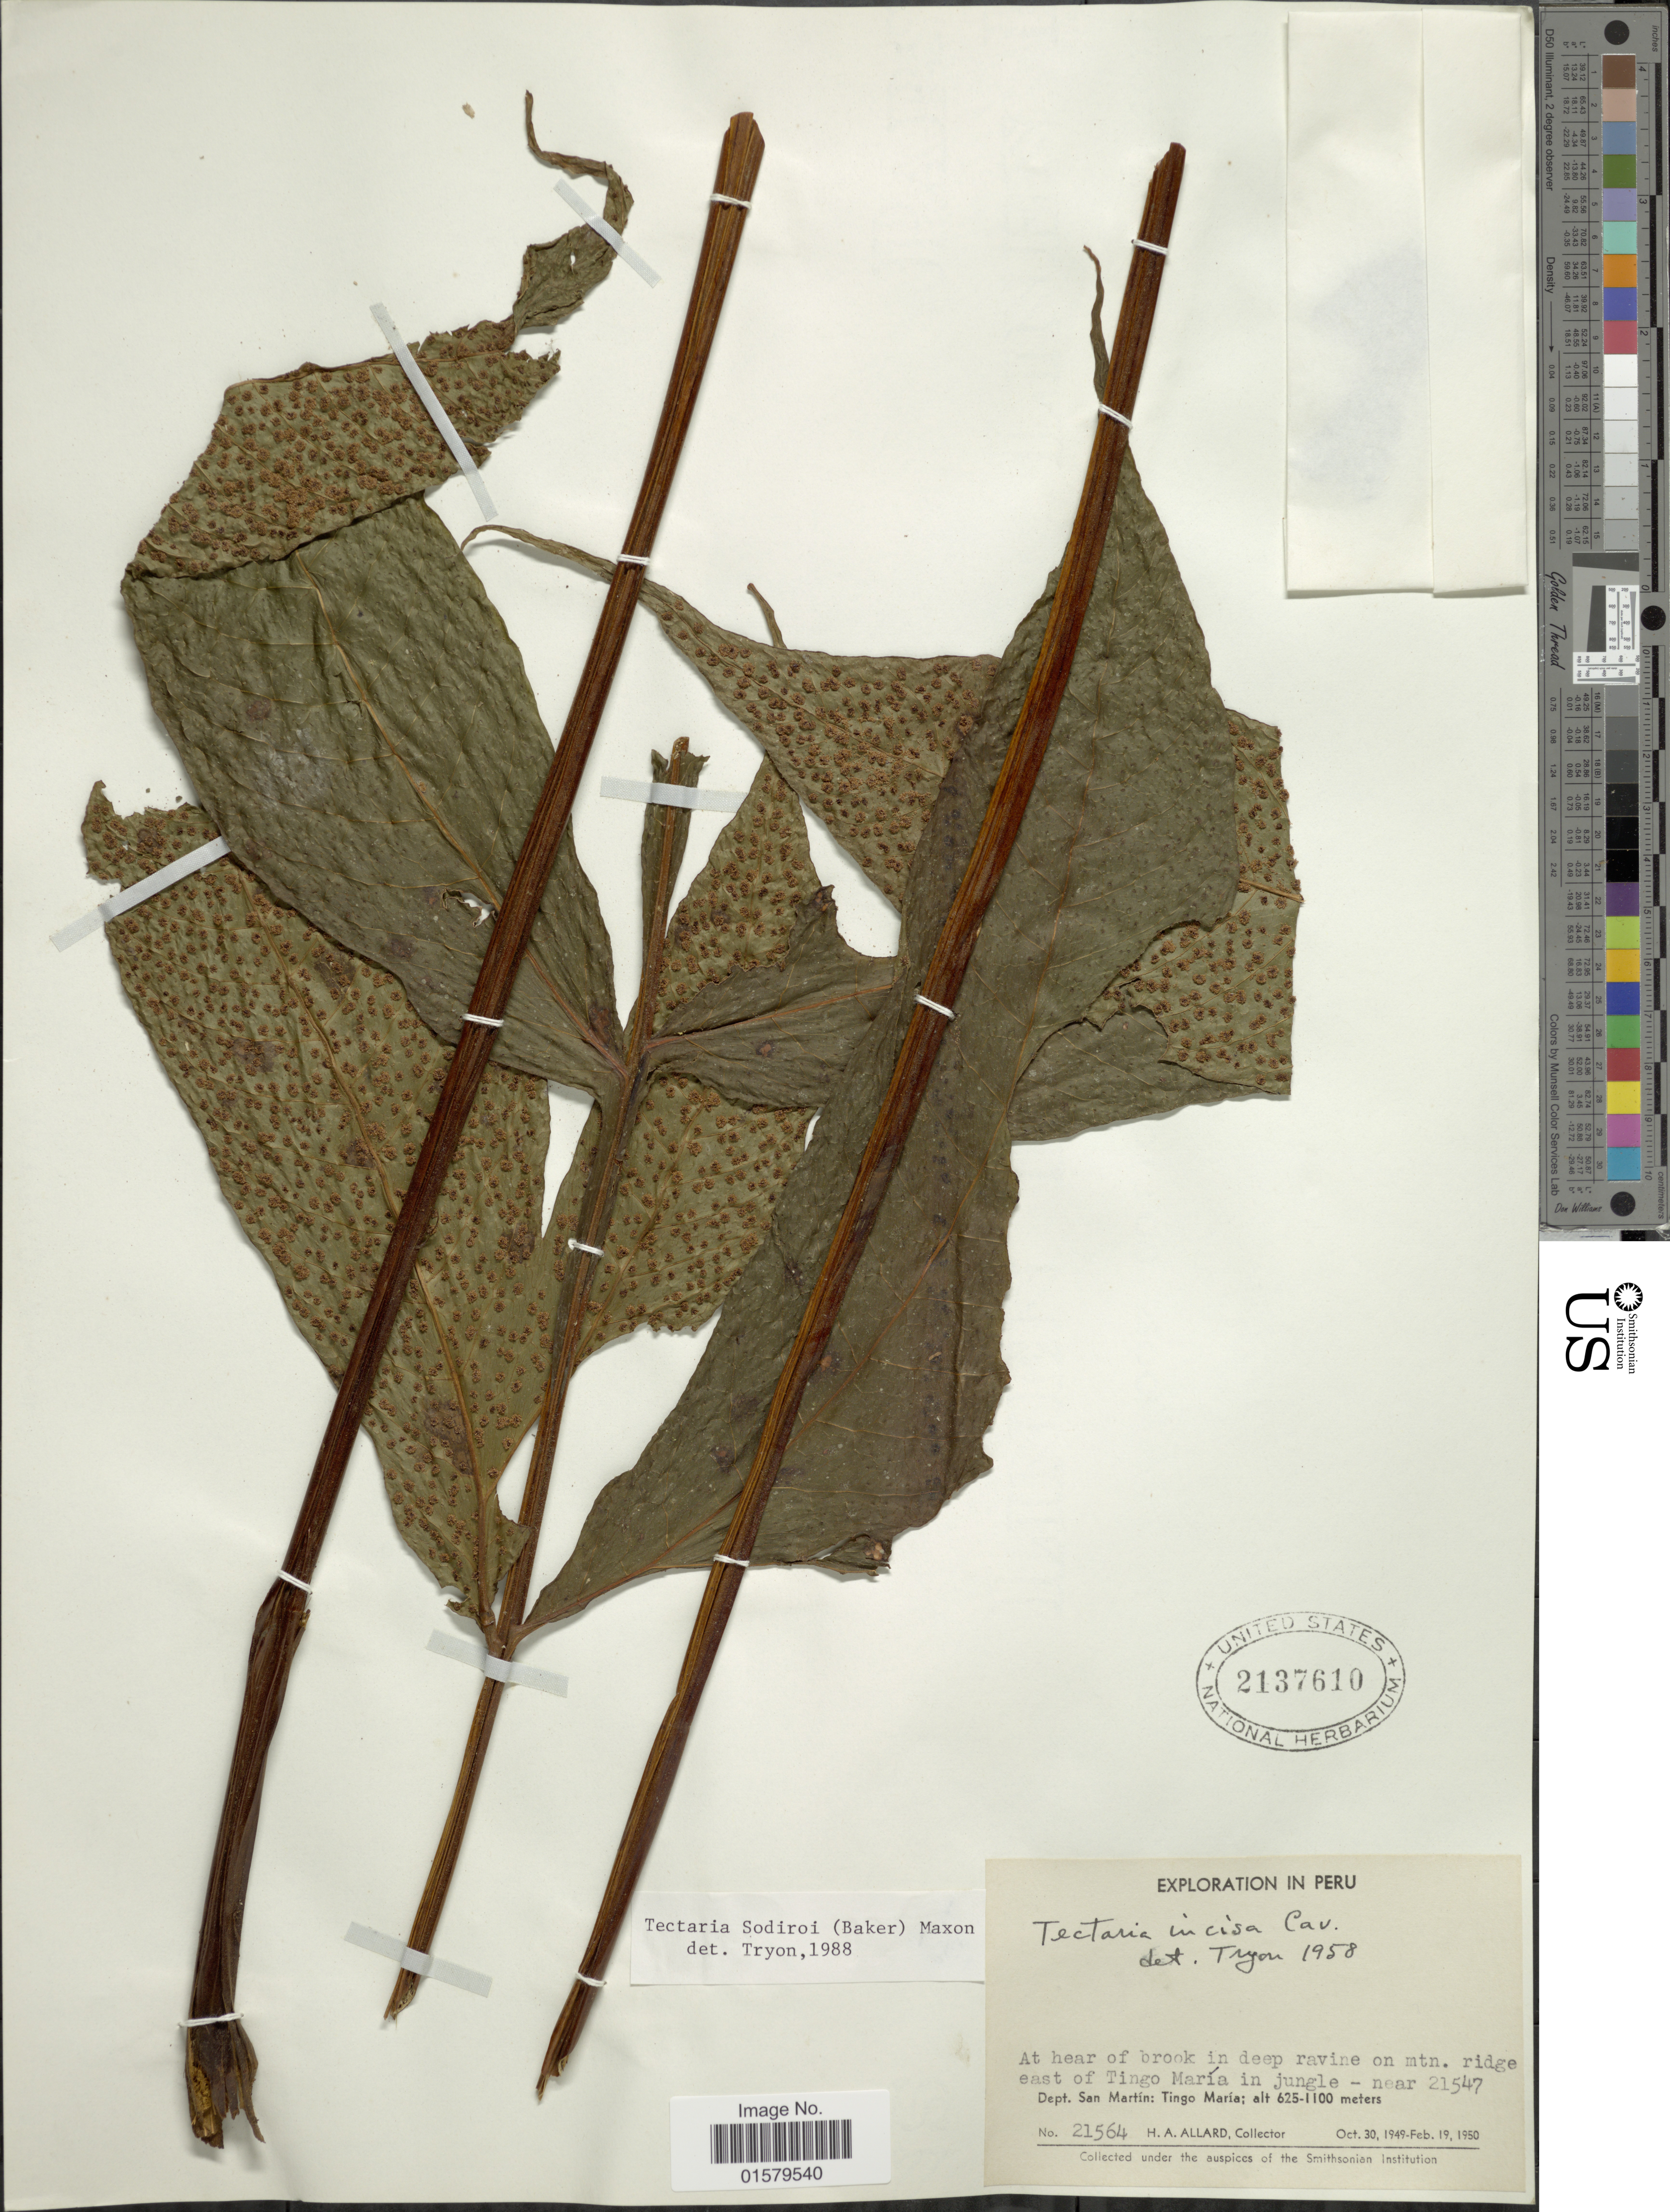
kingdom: Plantae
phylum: Tracheophyta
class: Polypodiopsida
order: Polypodiales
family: Tectariaceae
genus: Tectaria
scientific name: Tectaria antioquiana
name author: (Baker) C. Chr.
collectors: H. A. Allard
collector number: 21564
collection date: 1949-10-30/1950-02-19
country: Peru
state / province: San Martín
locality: At hear of brook in deep ravine on mtn. ridge east of Tingo Maria in jungle - near 21547, Tingo Maria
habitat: at head of brook in deep ravine on mountain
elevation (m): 625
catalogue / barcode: US 2137610